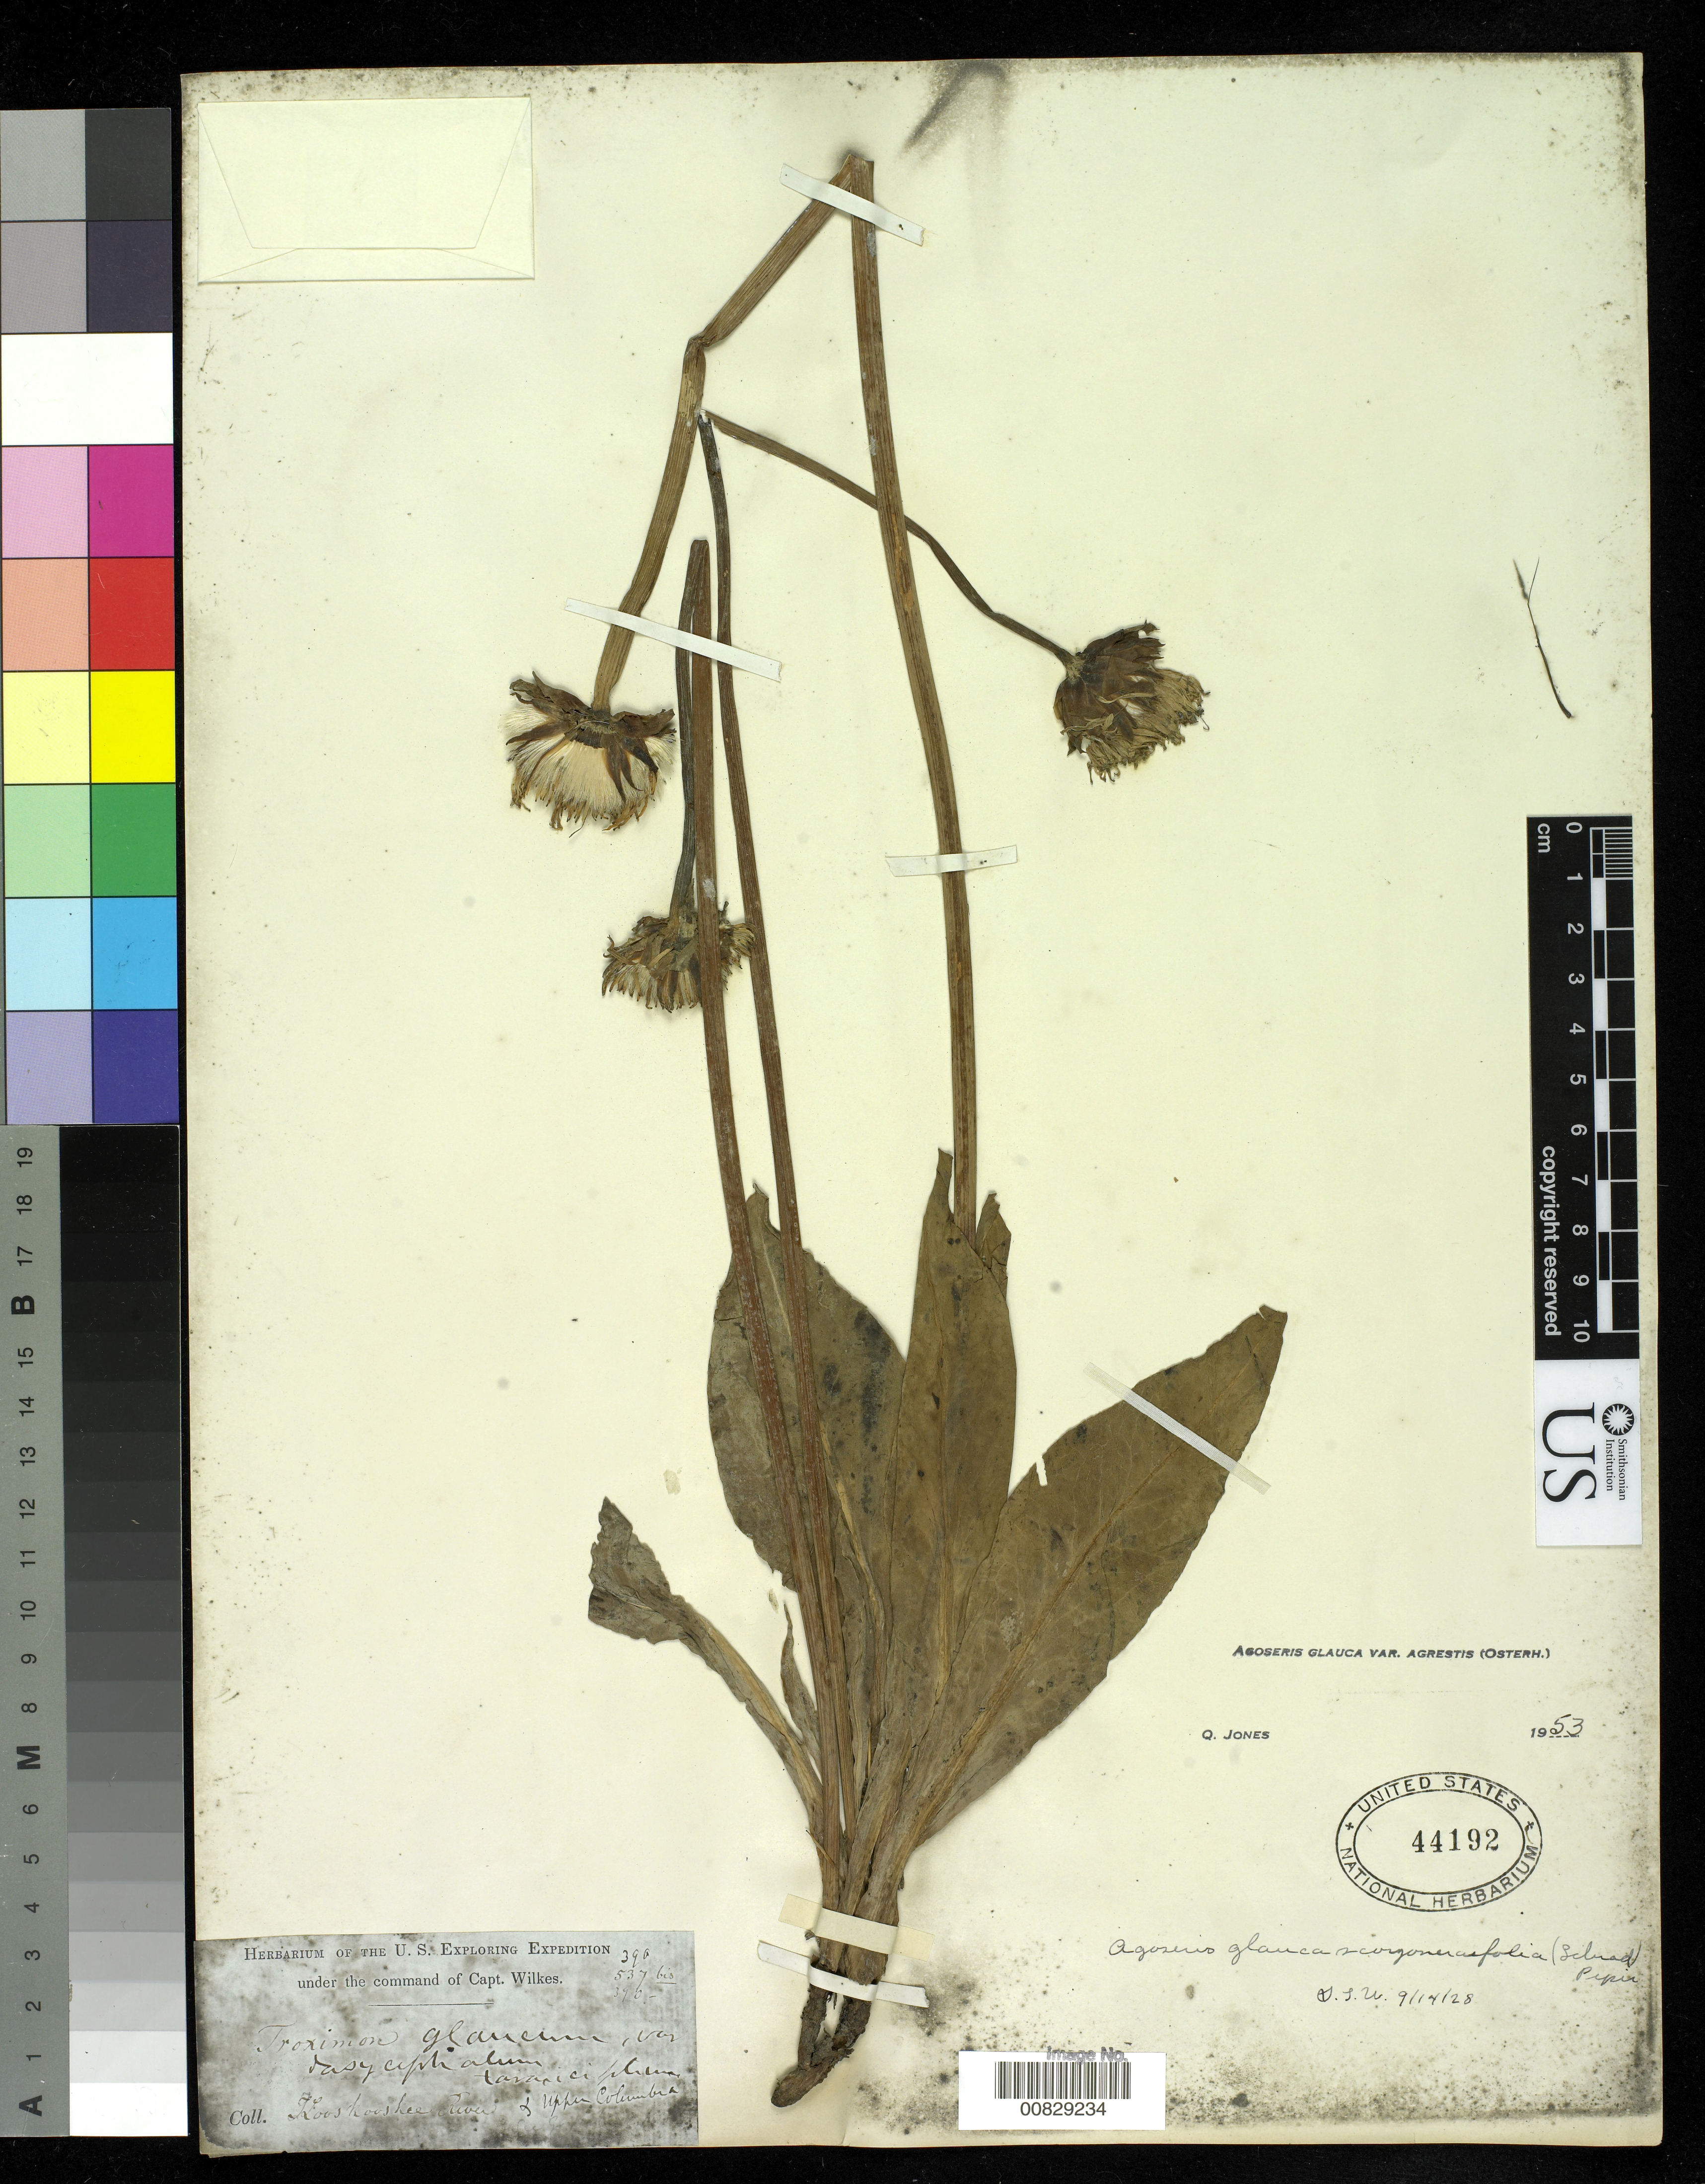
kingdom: Plantae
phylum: Tracheophyta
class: Magnoliopsida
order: Asterales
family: Asteraceae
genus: Agoseris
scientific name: Agoseris glauca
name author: (Pursh) Raf.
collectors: Wilkes Explor. Exped.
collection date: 1838/1842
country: United States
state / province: Washington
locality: Kooskooskee River, Upper Columbia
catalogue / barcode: US 44192